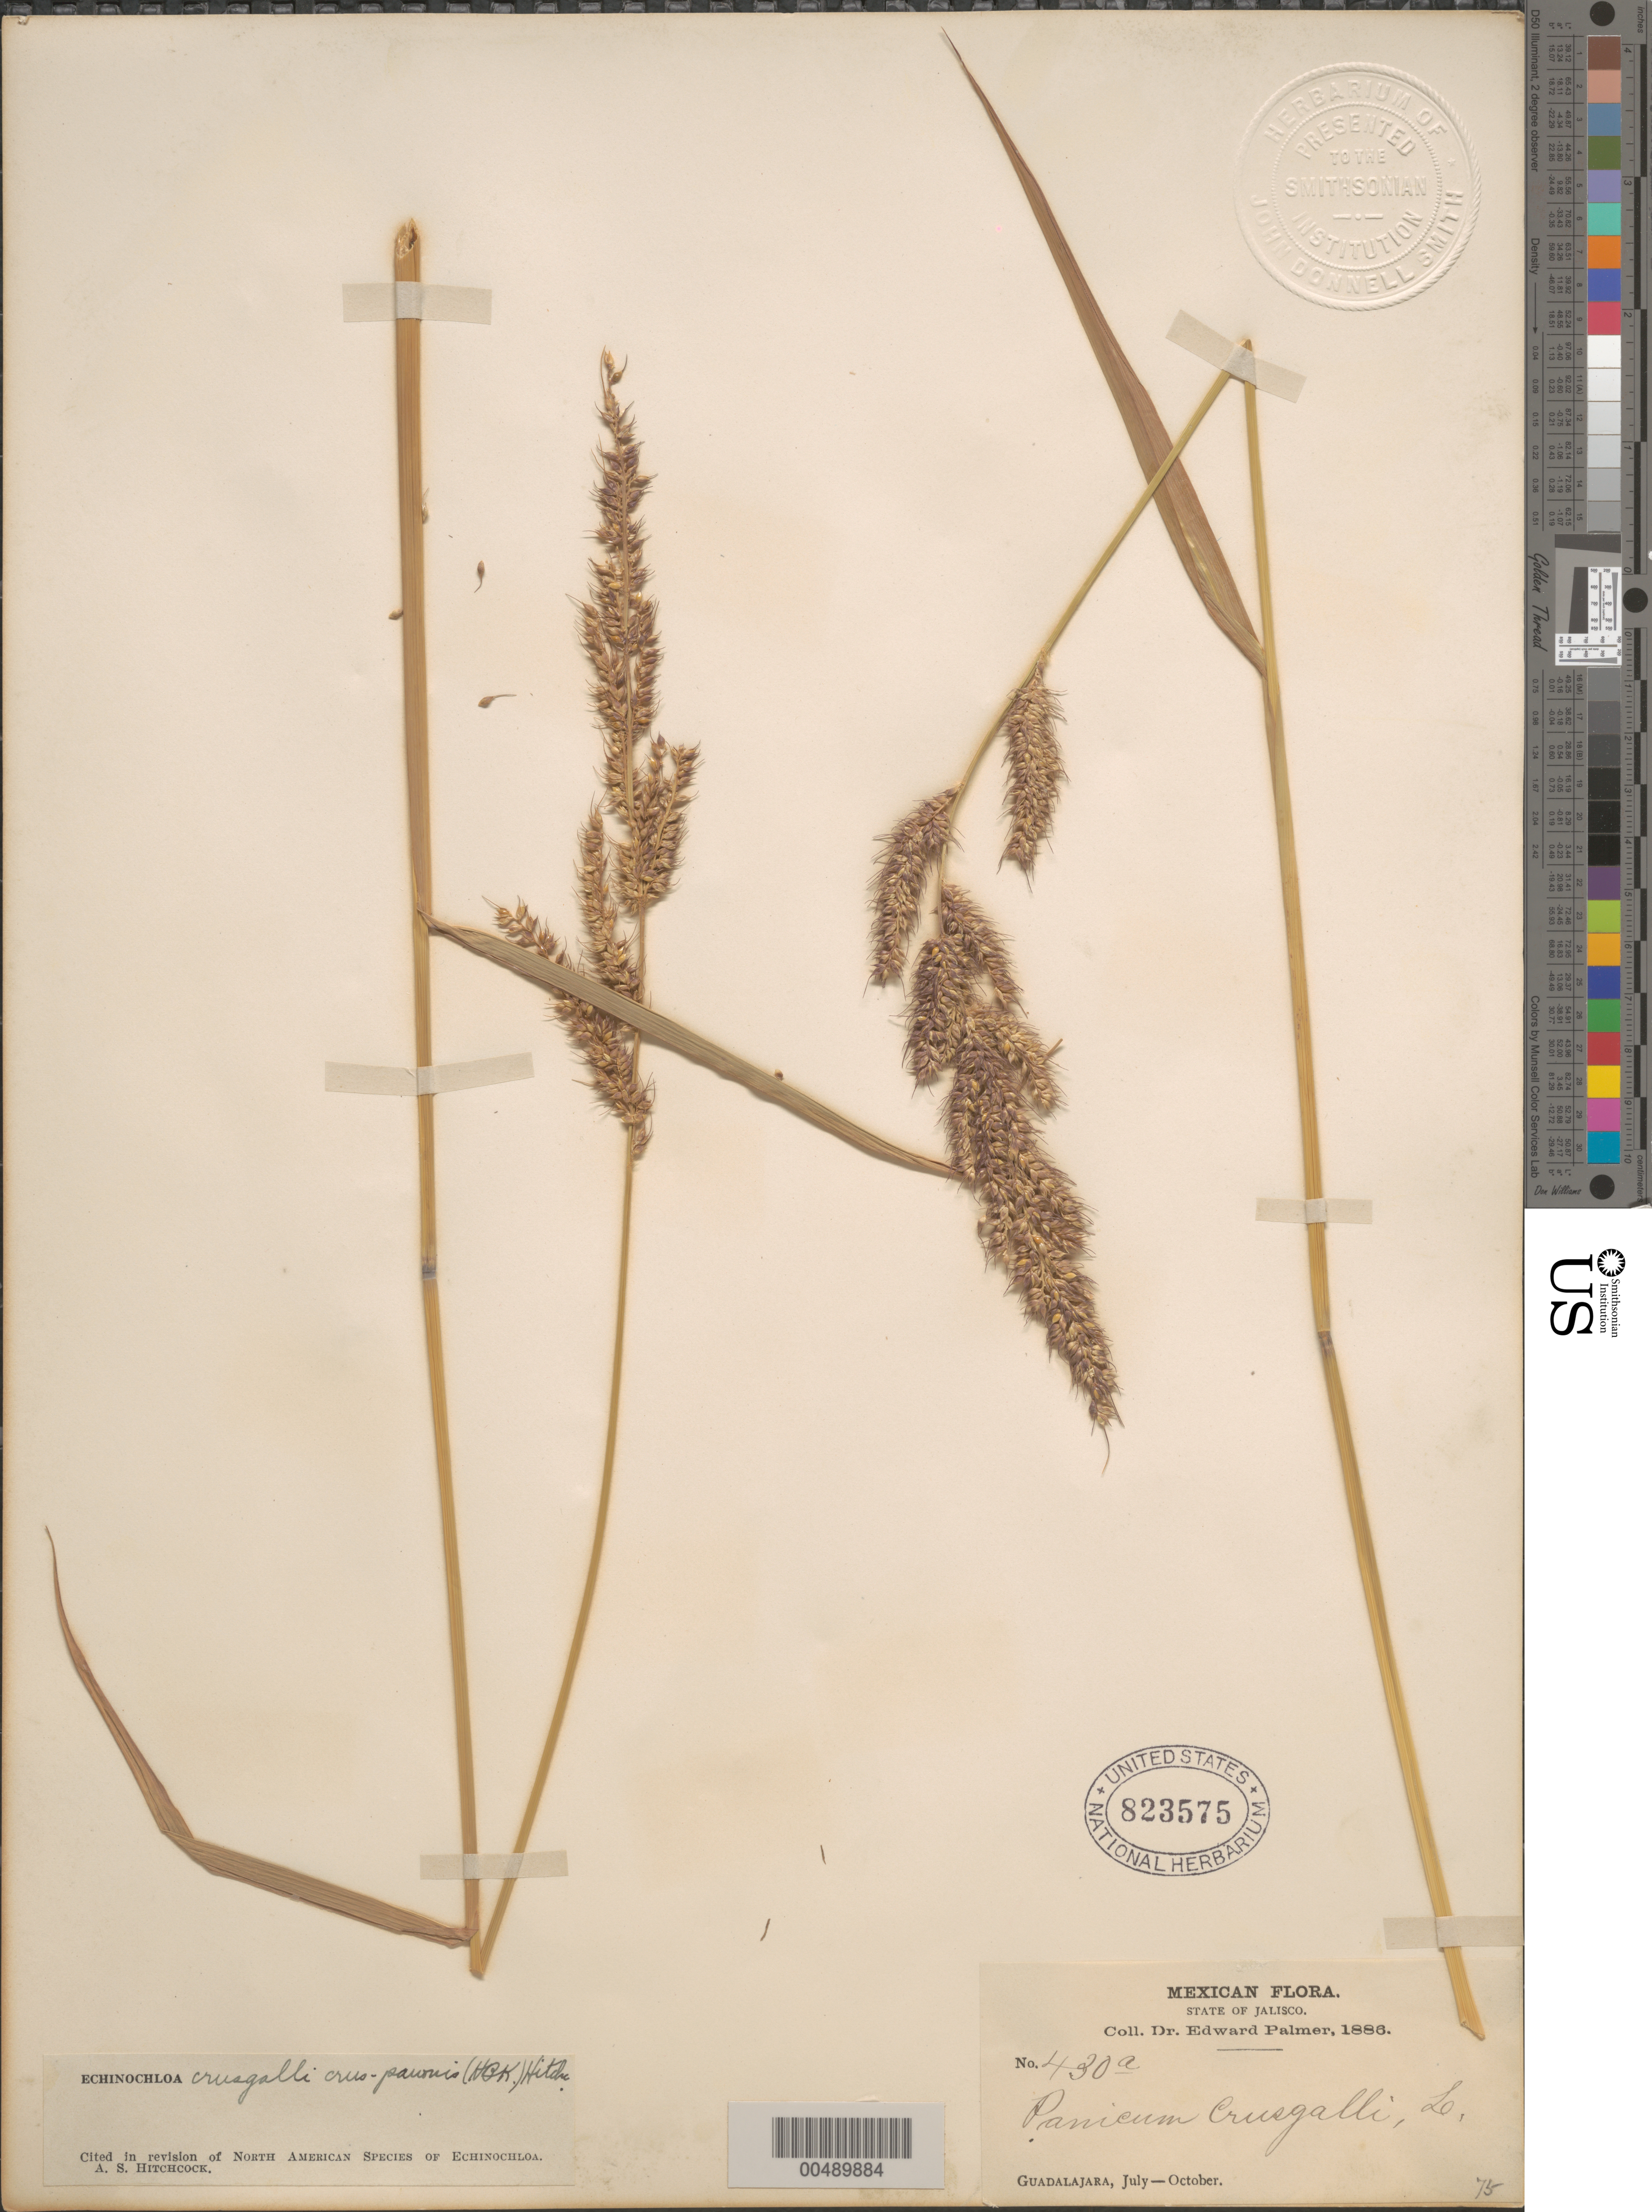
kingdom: Plantae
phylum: Tracheophyta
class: Liliopsida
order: Poales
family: Poaceae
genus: Echinochloa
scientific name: Echinochloa crus-pavonis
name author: (Kunth) Schult.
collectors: E. Palmer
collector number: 430a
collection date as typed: Jul 1886 to Oct 1886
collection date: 1886-07/1886-10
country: Mexico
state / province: Jalisco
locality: Guadalajara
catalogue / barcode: US 823575